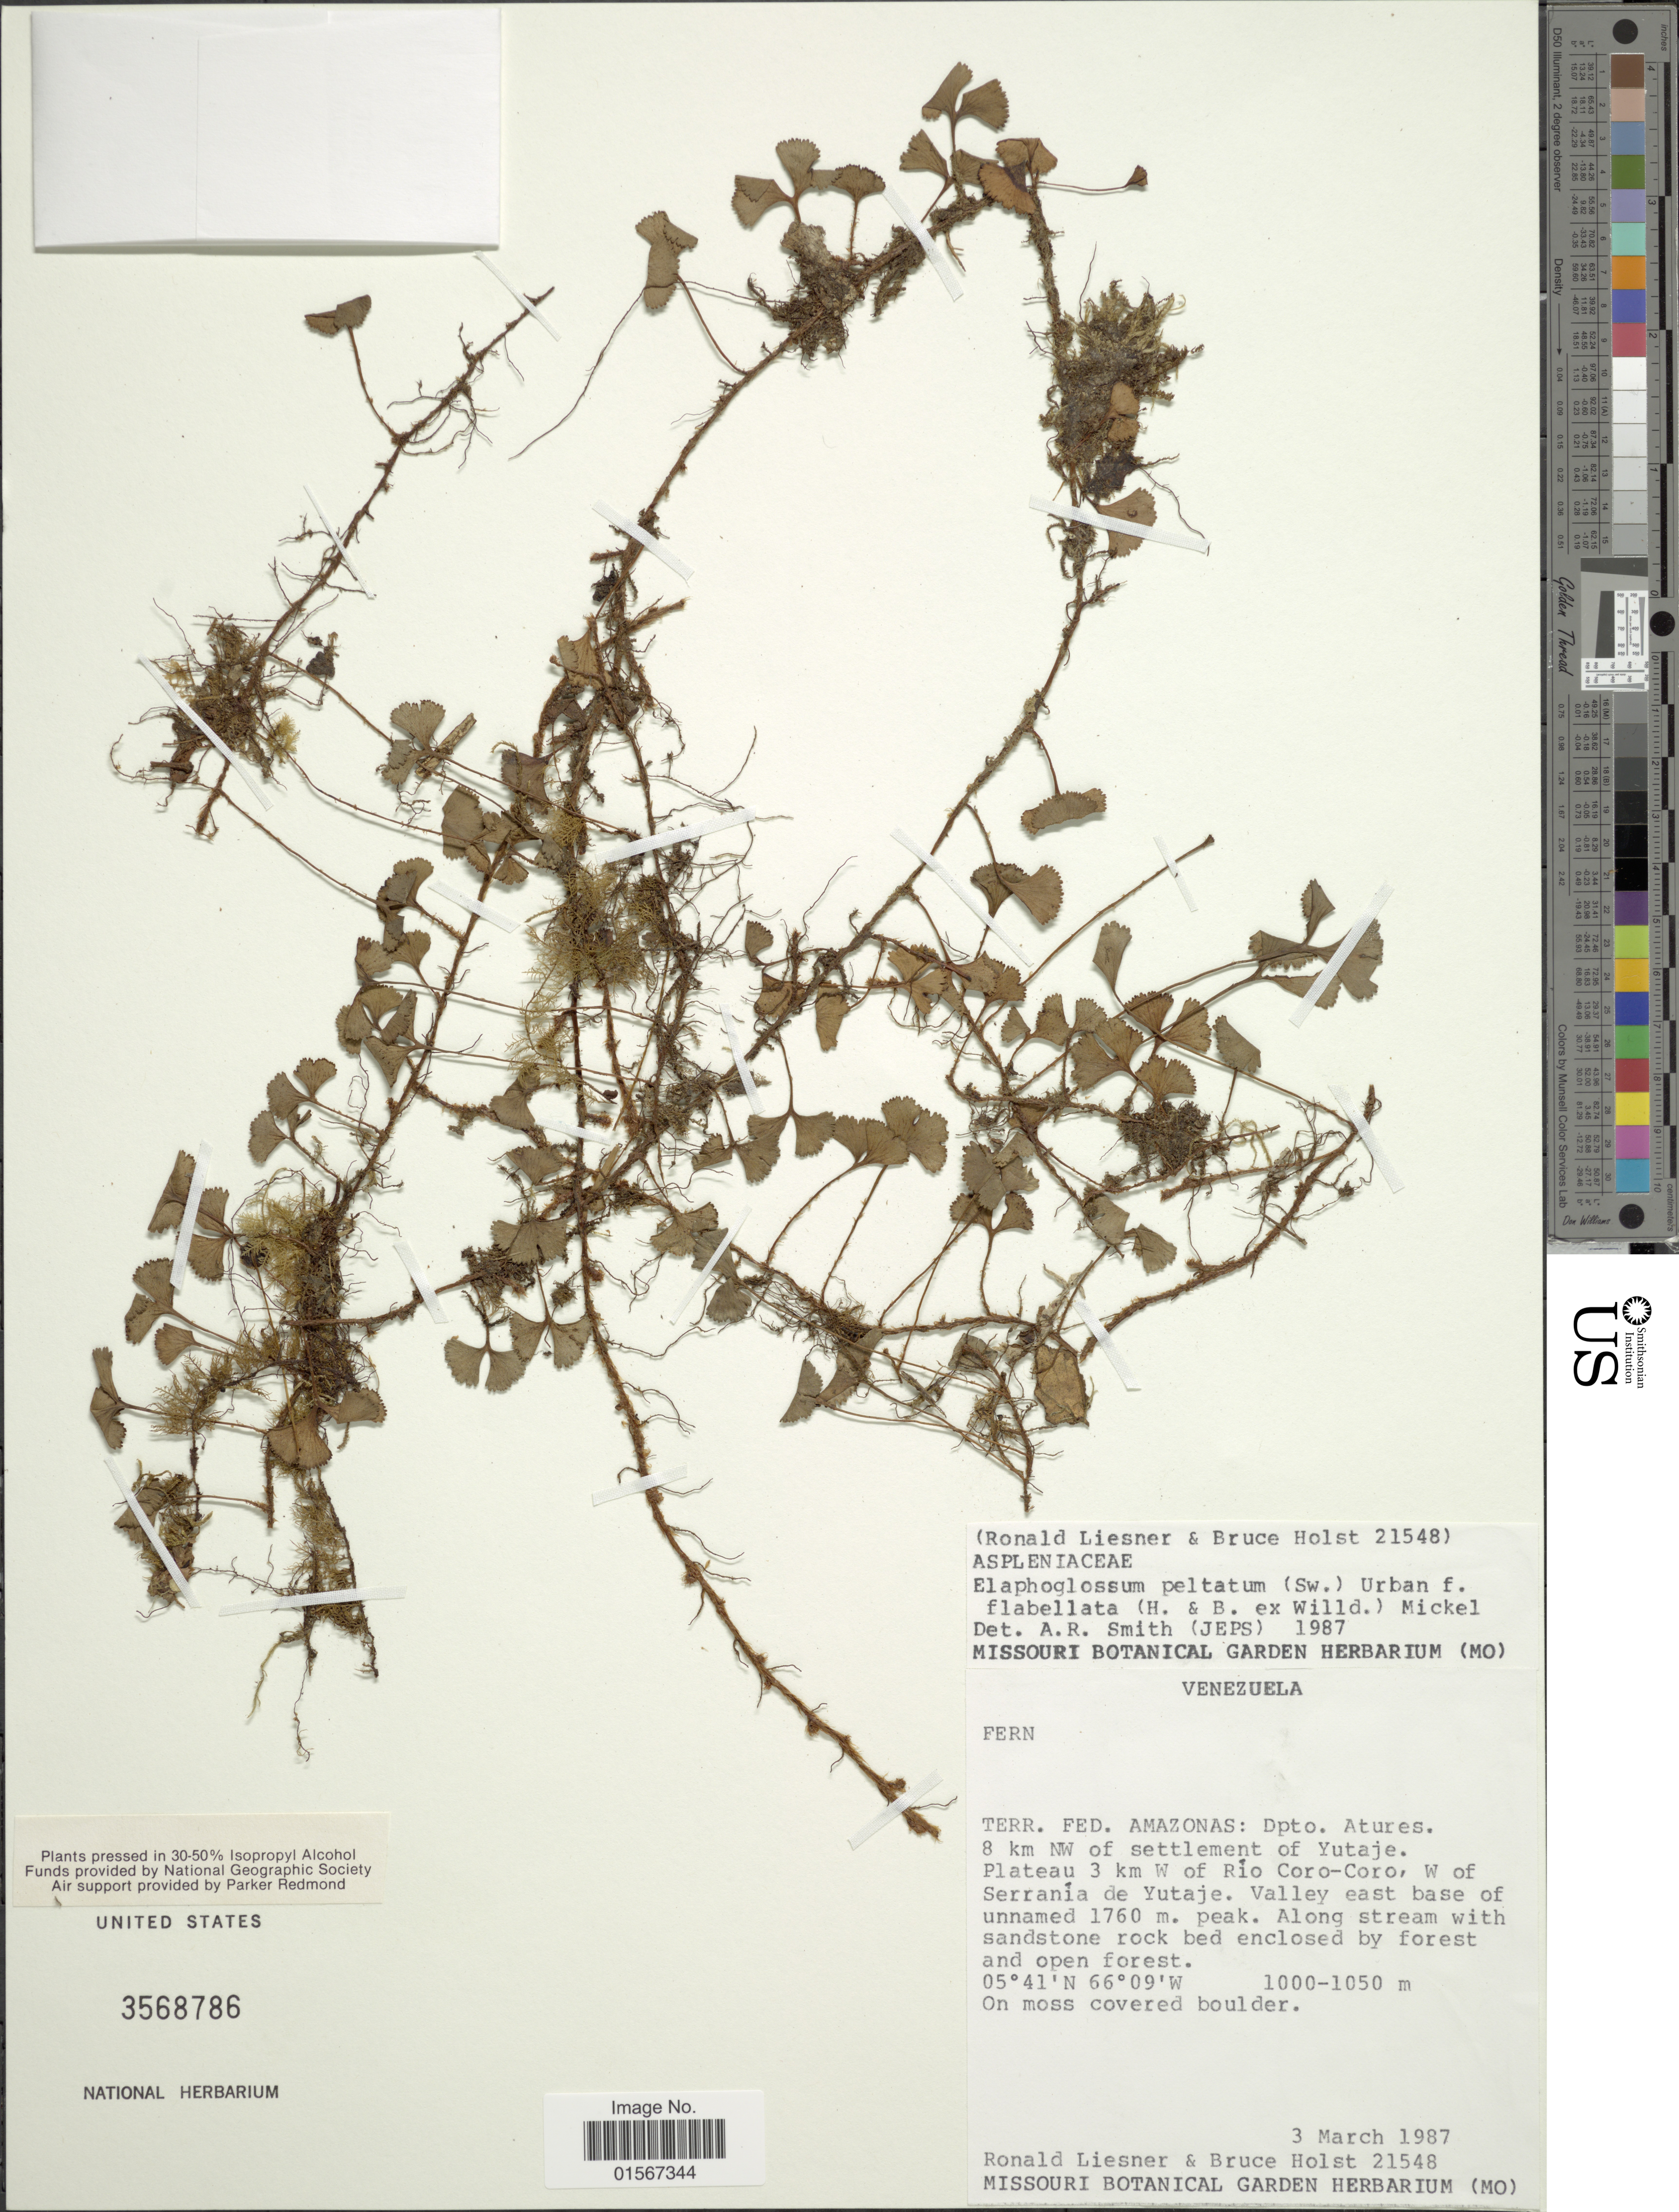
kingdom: Plantae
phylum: Tracheophyta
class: Polypodiopsida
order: Polypodiales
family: Dryopteridaceae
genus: Elaphoglossum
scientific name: Elaphoglossum peltatum f. flabellatum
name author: (Humb. & Bonpl. ex Willd.) Mickel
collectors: R. L. Liesner & B. Holst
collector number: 21548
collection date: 1987-03-03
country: Venezuela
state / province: Amazonas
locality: Venezuela, Terr. Fed. Amazonas: Dto Atures. 8 km NW of settlement of Yutaje. Plateau 3 km W of Río Coro-Coro, W of Seeranía de Yutaje. Valle east base of unnamed.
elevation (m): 1000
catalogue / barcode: US 3568786